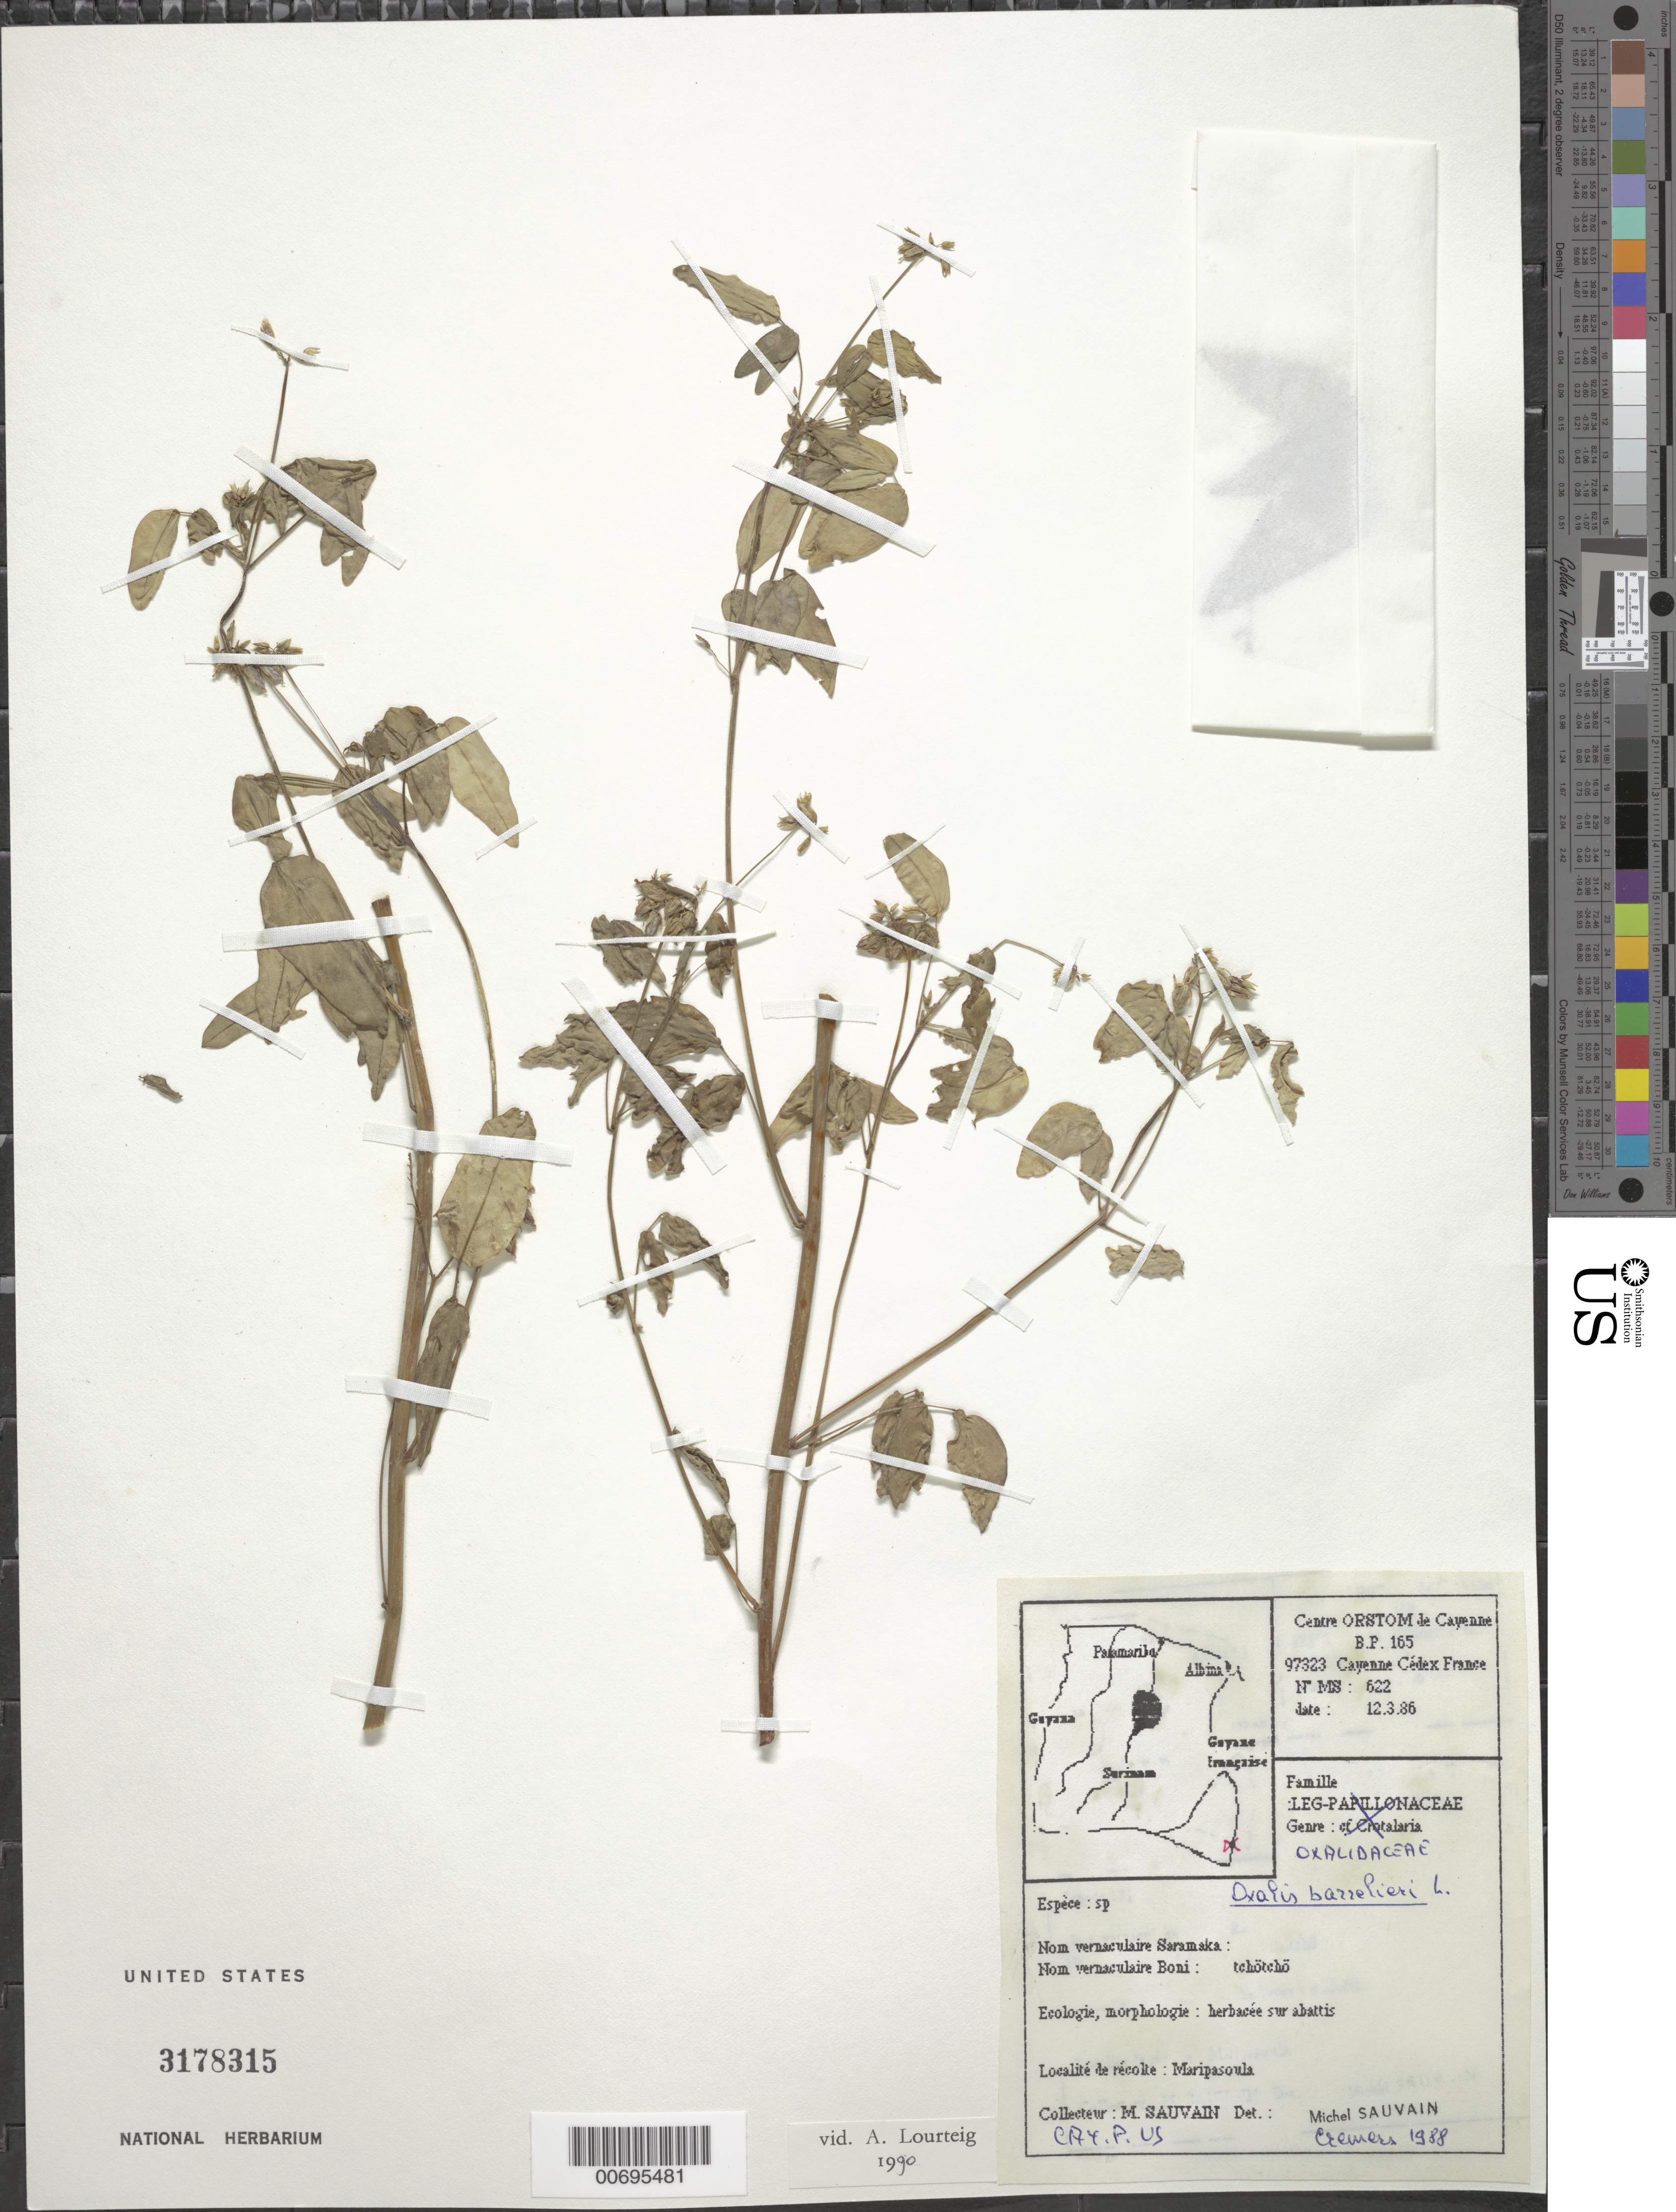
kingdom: Plantae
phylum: Tracheophyta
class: Magnoliopsida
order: Oxalidales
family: Oxalidaceae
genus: Oxalis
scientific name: Oxalis barrelieri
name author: L.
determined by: Lourteig, A.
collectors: M. Sauvain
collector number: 622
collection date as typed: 12-Mar-86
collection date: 1986-03-12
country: Suriname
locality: Maripa Soula, Bas-Oyapock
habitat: In clearing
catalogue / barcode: US 3178315